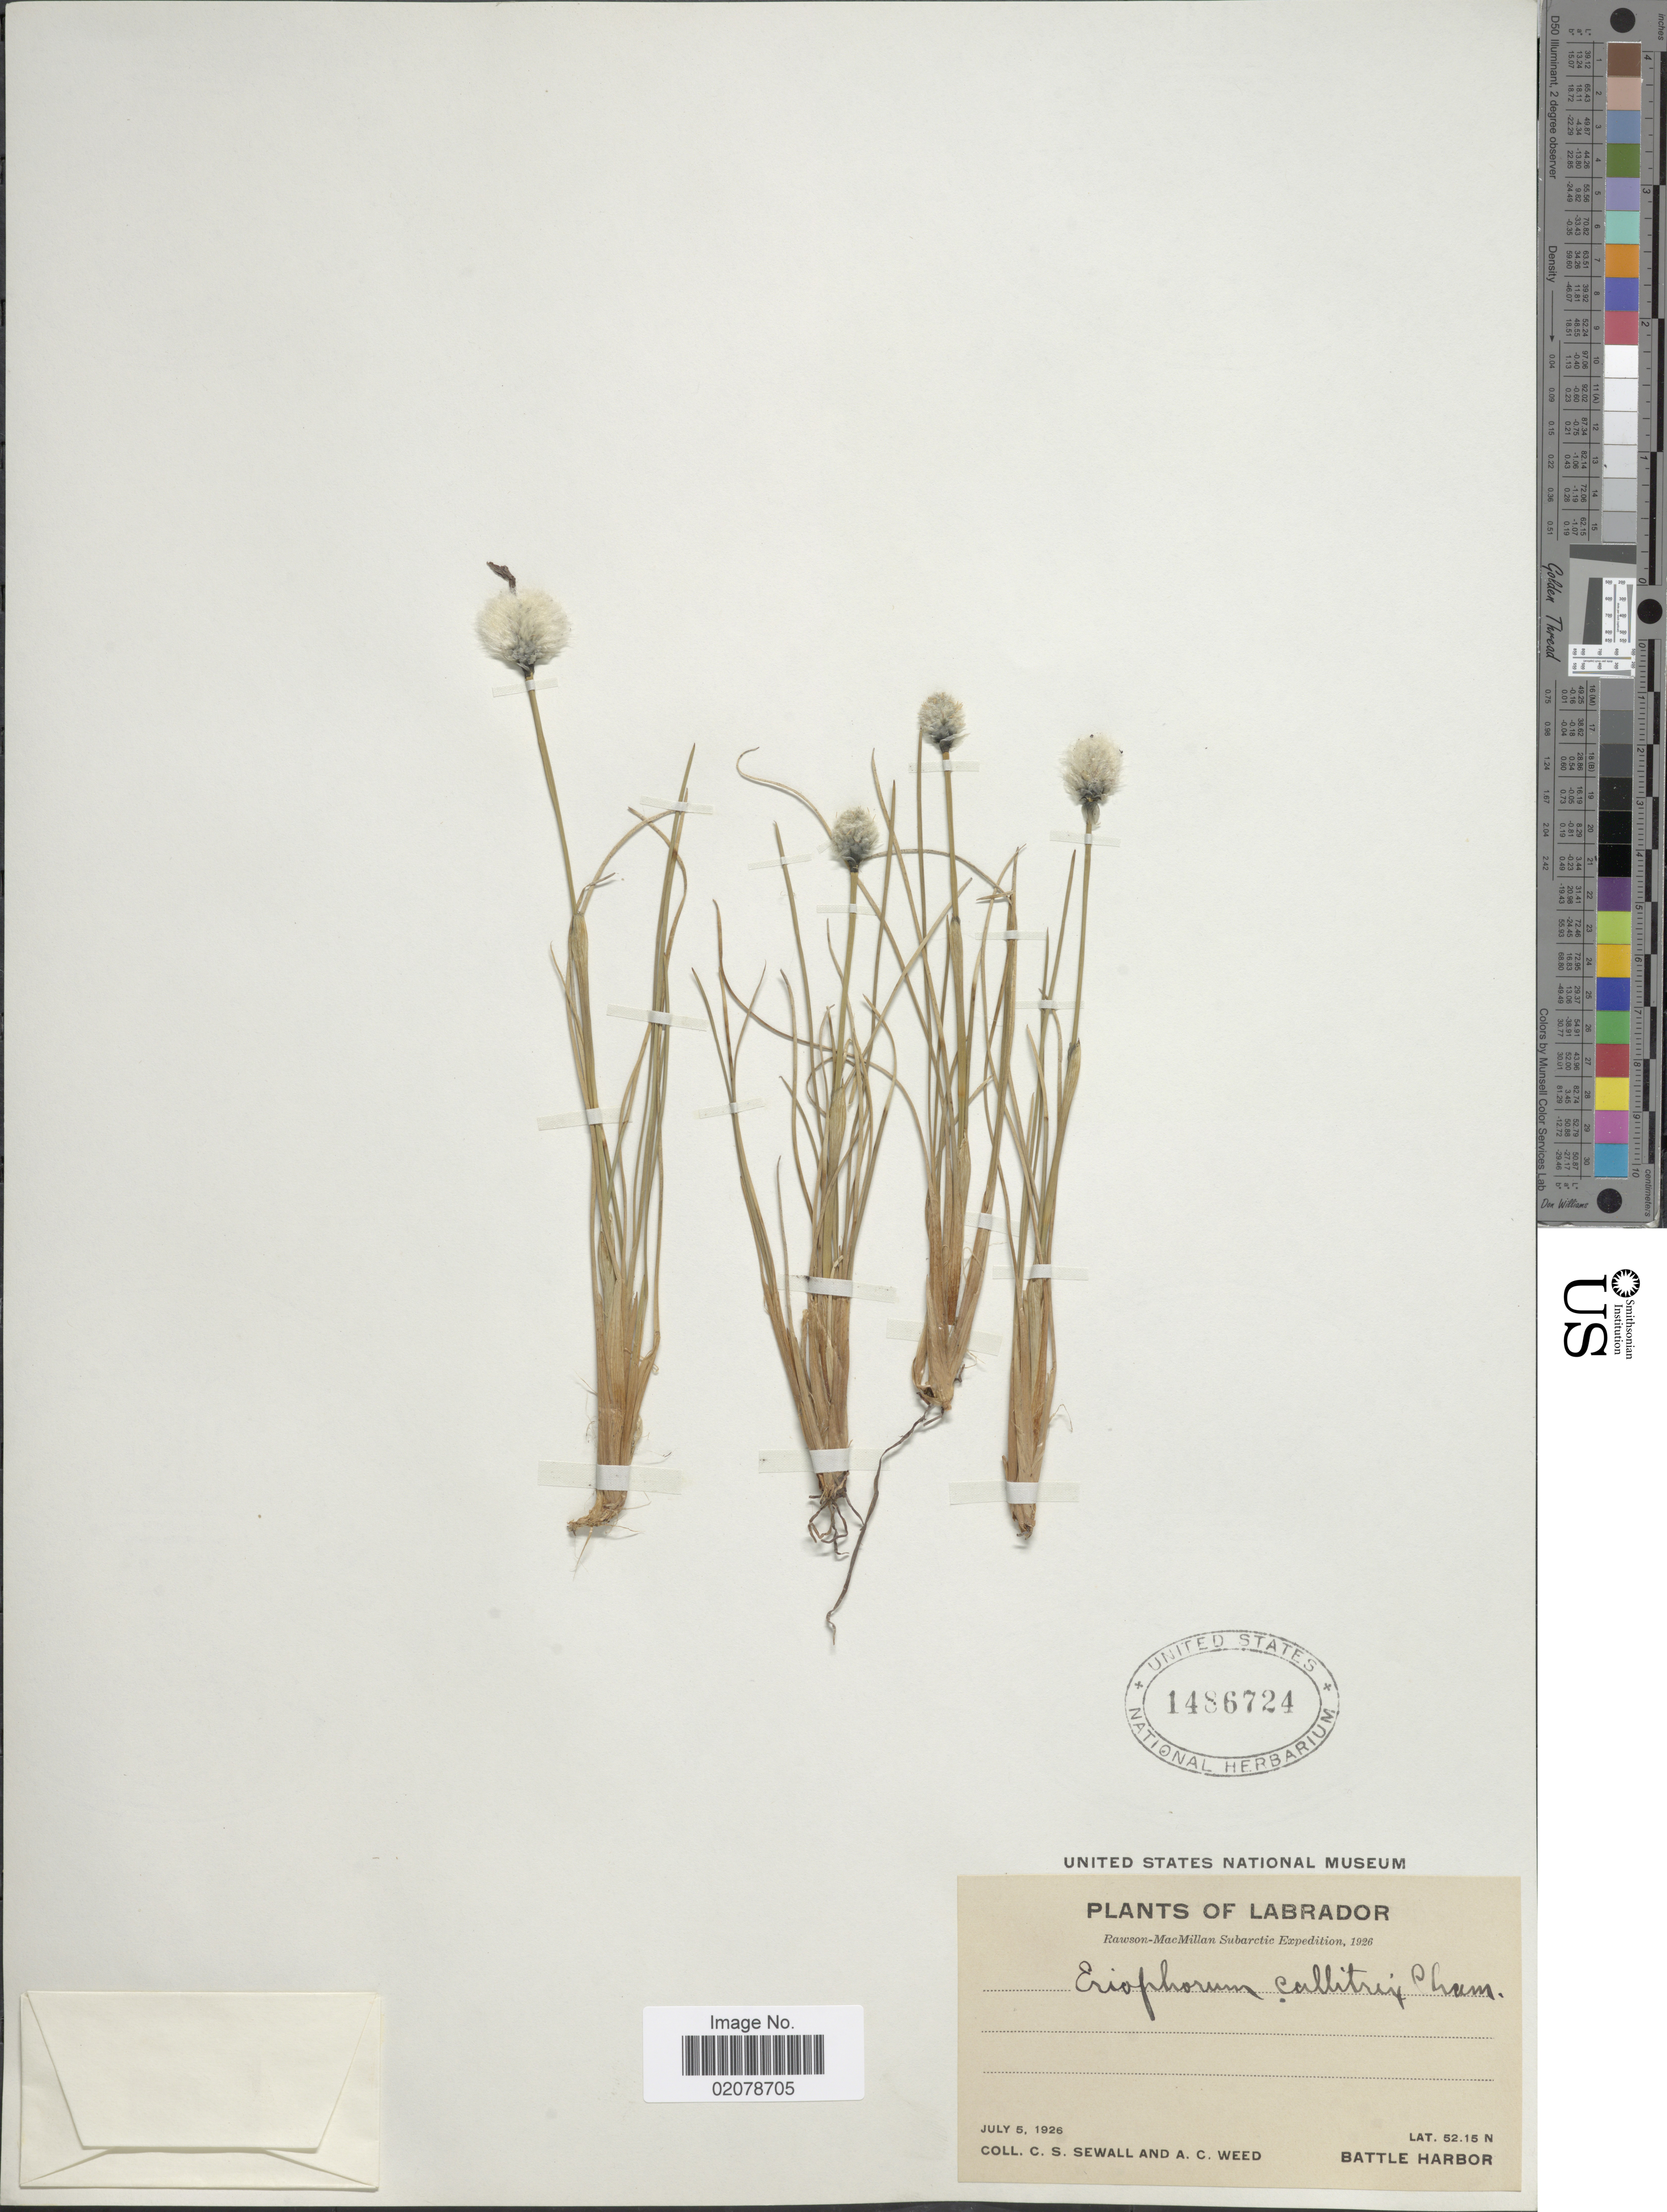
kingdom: Plantae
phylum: Tracheophyta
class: Liliopsida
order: Poales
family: Cyperaceae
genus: Eriophorum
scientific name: Eriophorum vaginatum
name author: L.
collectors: C. Sewall & A. Weed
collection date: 1926-07-05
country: Canada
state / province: Newfoundland and Labrador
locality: Labrador. Battle Harbor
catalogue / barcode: US 1486724